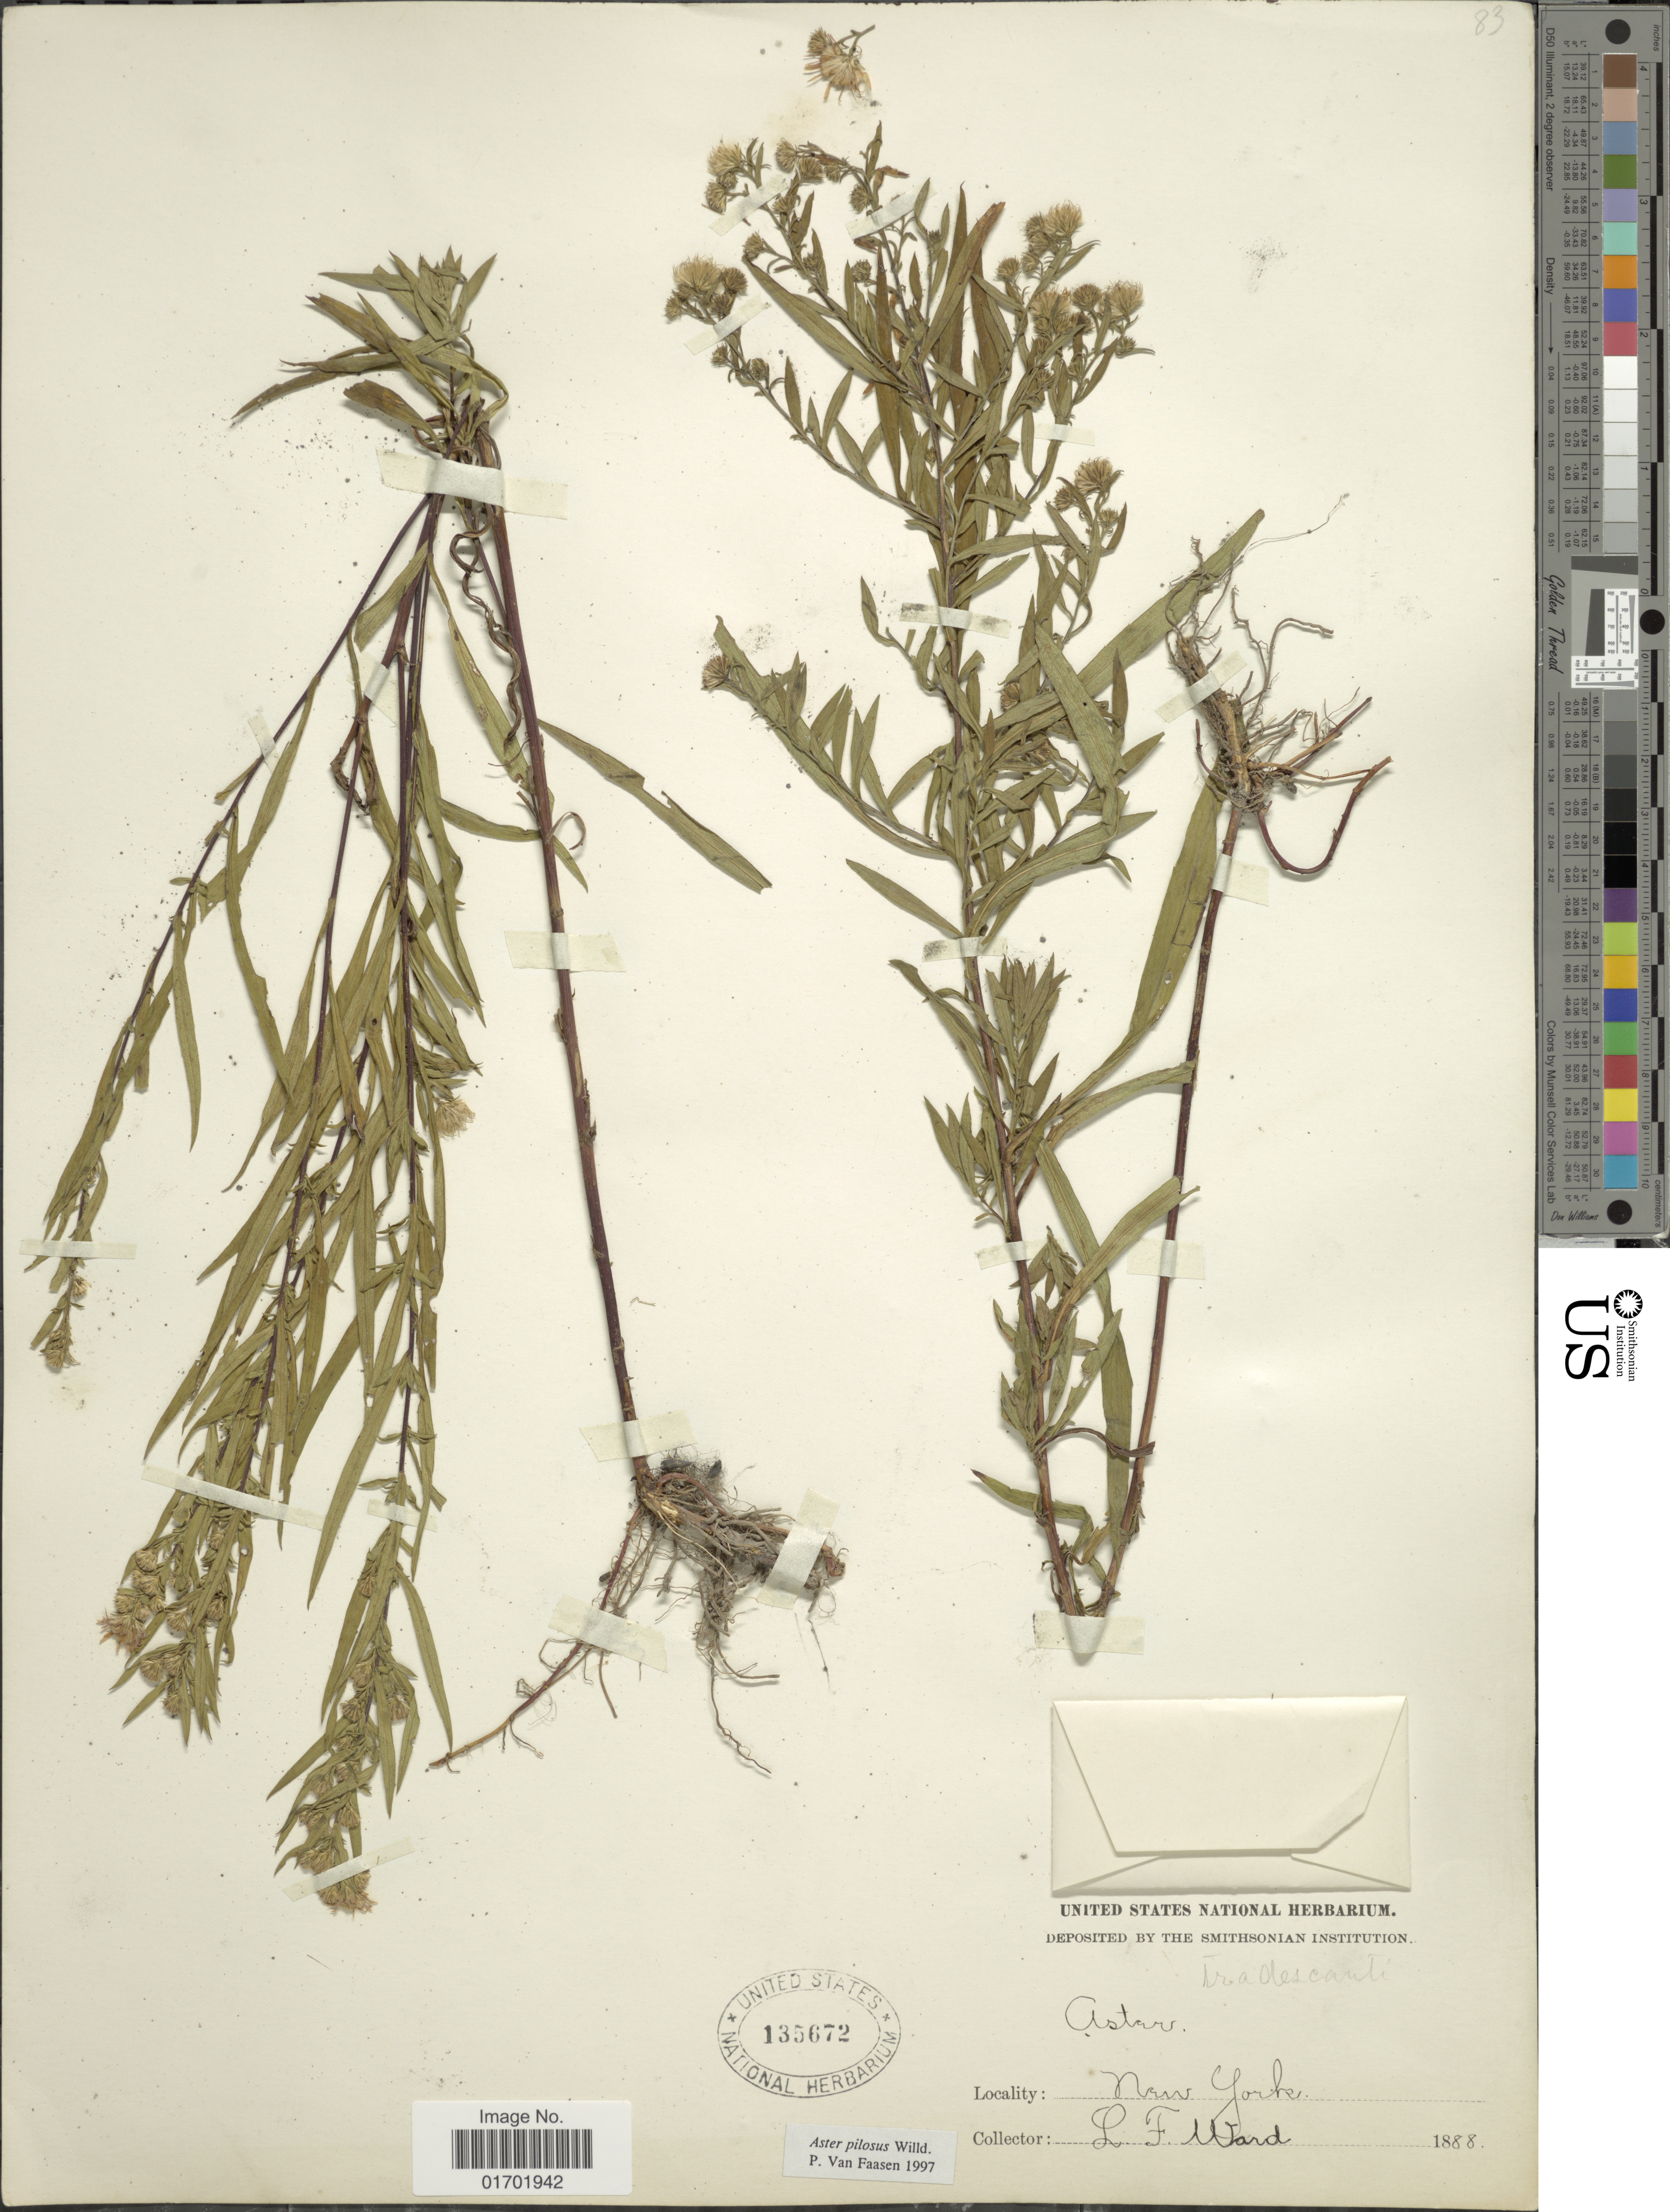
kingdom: Plantae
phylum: Tracheophyta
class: Magnoliopsida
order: Asterales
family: Asteraceae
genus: Symphyotrichum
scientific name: Symphyotrichum pilosum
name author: (Willd.) G.L. Nesom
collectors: L. Ward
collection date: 1888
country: United States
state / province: New York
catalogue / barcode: US 135672